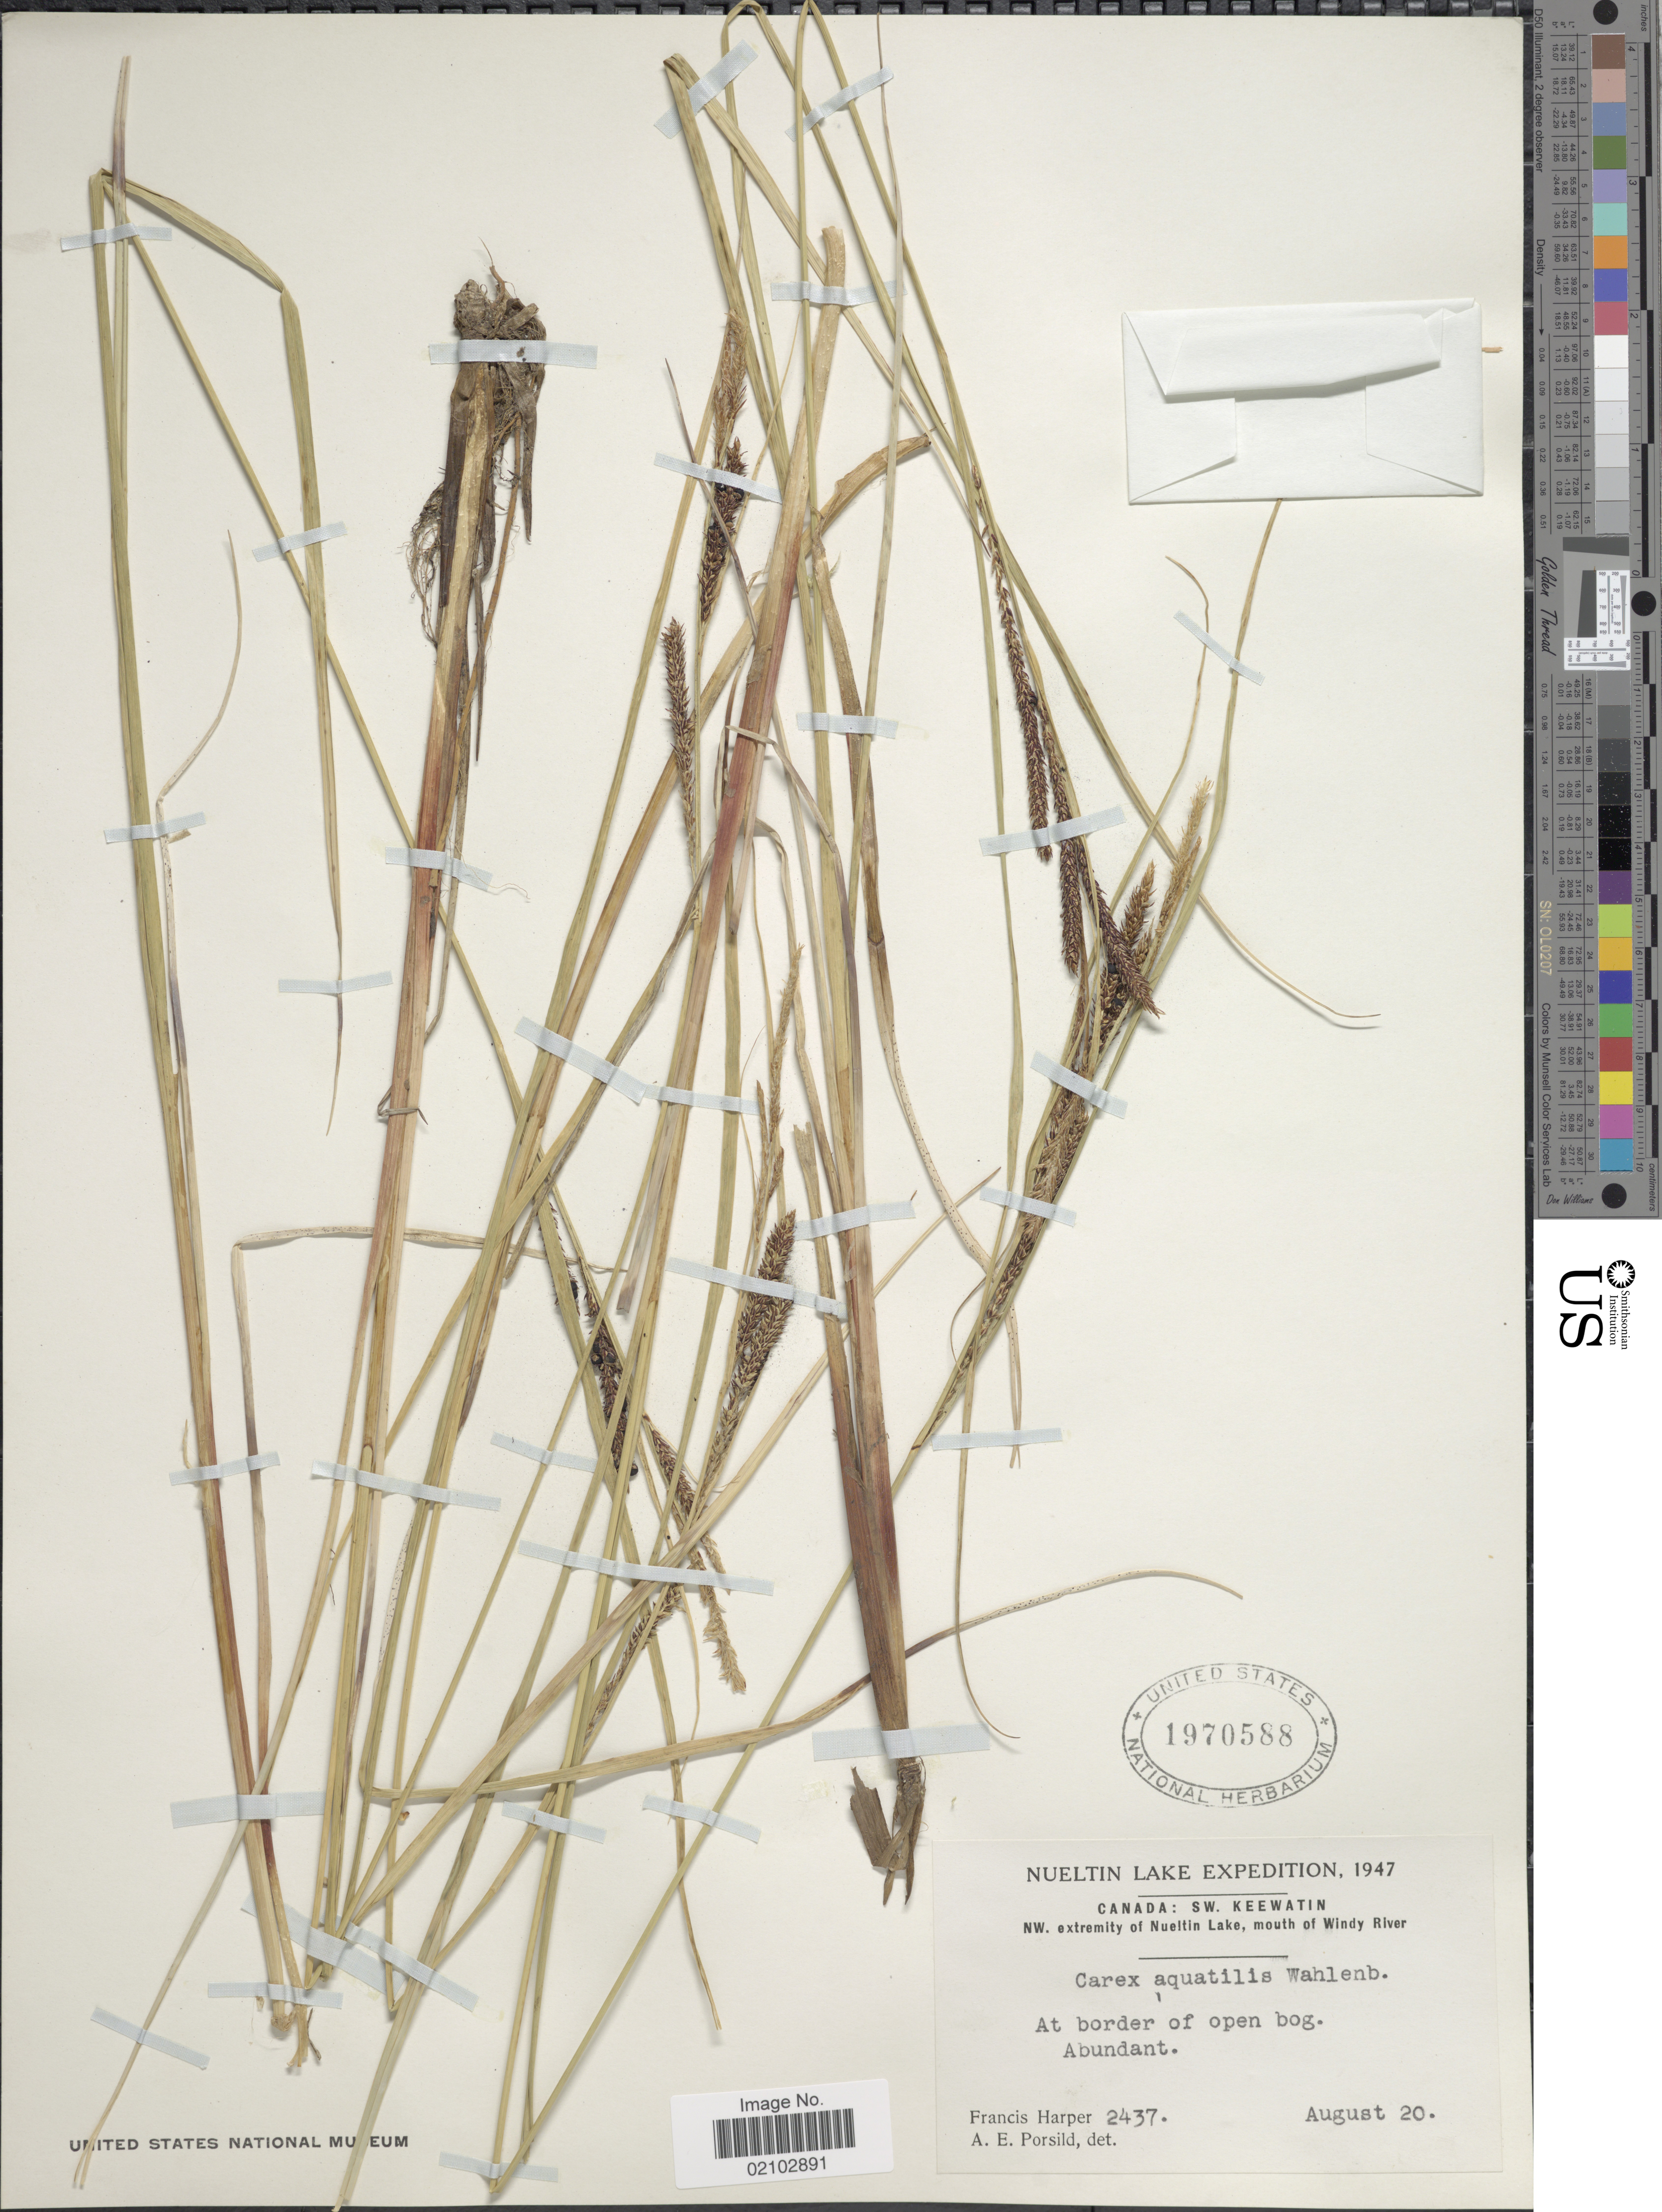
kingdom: Plantae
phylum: Tracheophyta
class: Liliopsida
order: Poales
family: Cyperaceae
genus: Carex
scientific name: Carex aquatilis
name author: Wahlenb.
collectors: F. Harper & A. E. Porsild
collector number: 2437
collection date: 1947-08-20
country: Canada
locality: SW. Keewatin NW extremity of Nueltin Lake, mouth of Windy River, at border of open bog.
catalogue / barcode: US 1970588